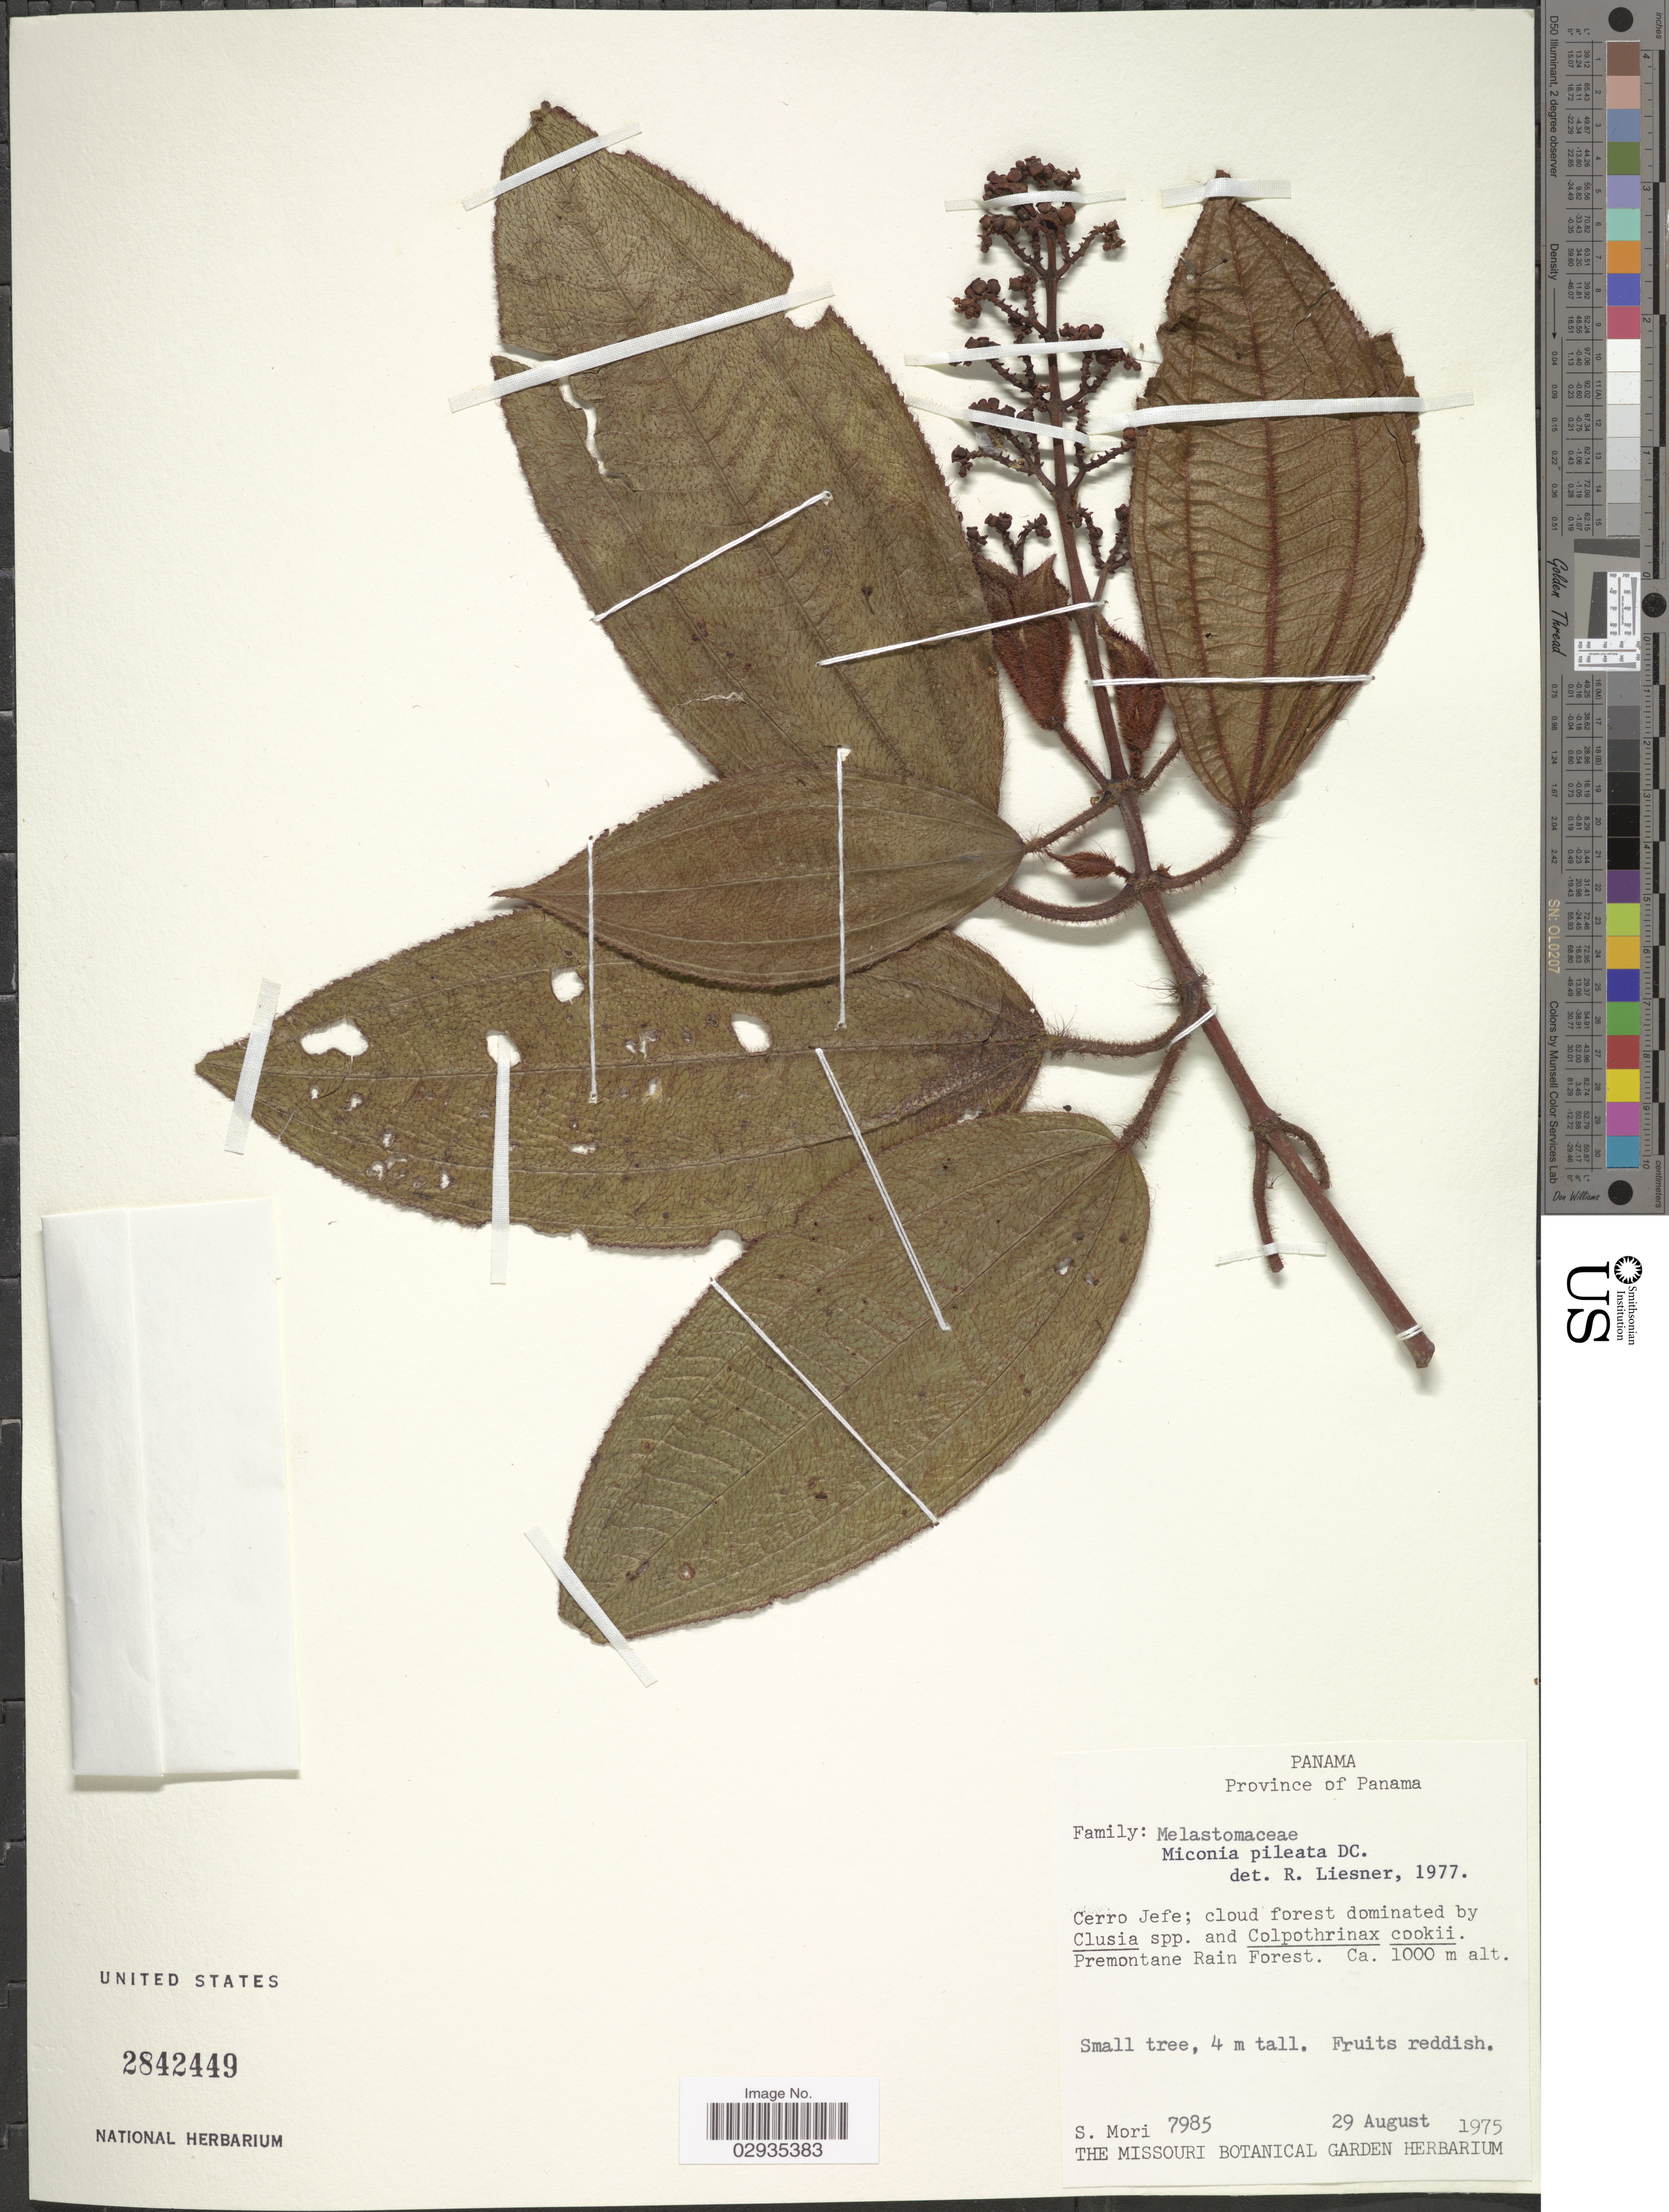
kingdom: Plantae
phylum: Tracheophyta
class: Magnoliopsida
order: Myrtales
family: Melastomataceae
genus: Miconia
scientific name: Miconia pileata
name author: DC.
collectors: S. Mori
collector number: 7985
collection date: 1975-08-29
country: Panama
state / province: Panamá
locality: Cerro Jefe, Premontane Rain Forest.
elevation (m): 1000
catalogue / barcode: US 2842449